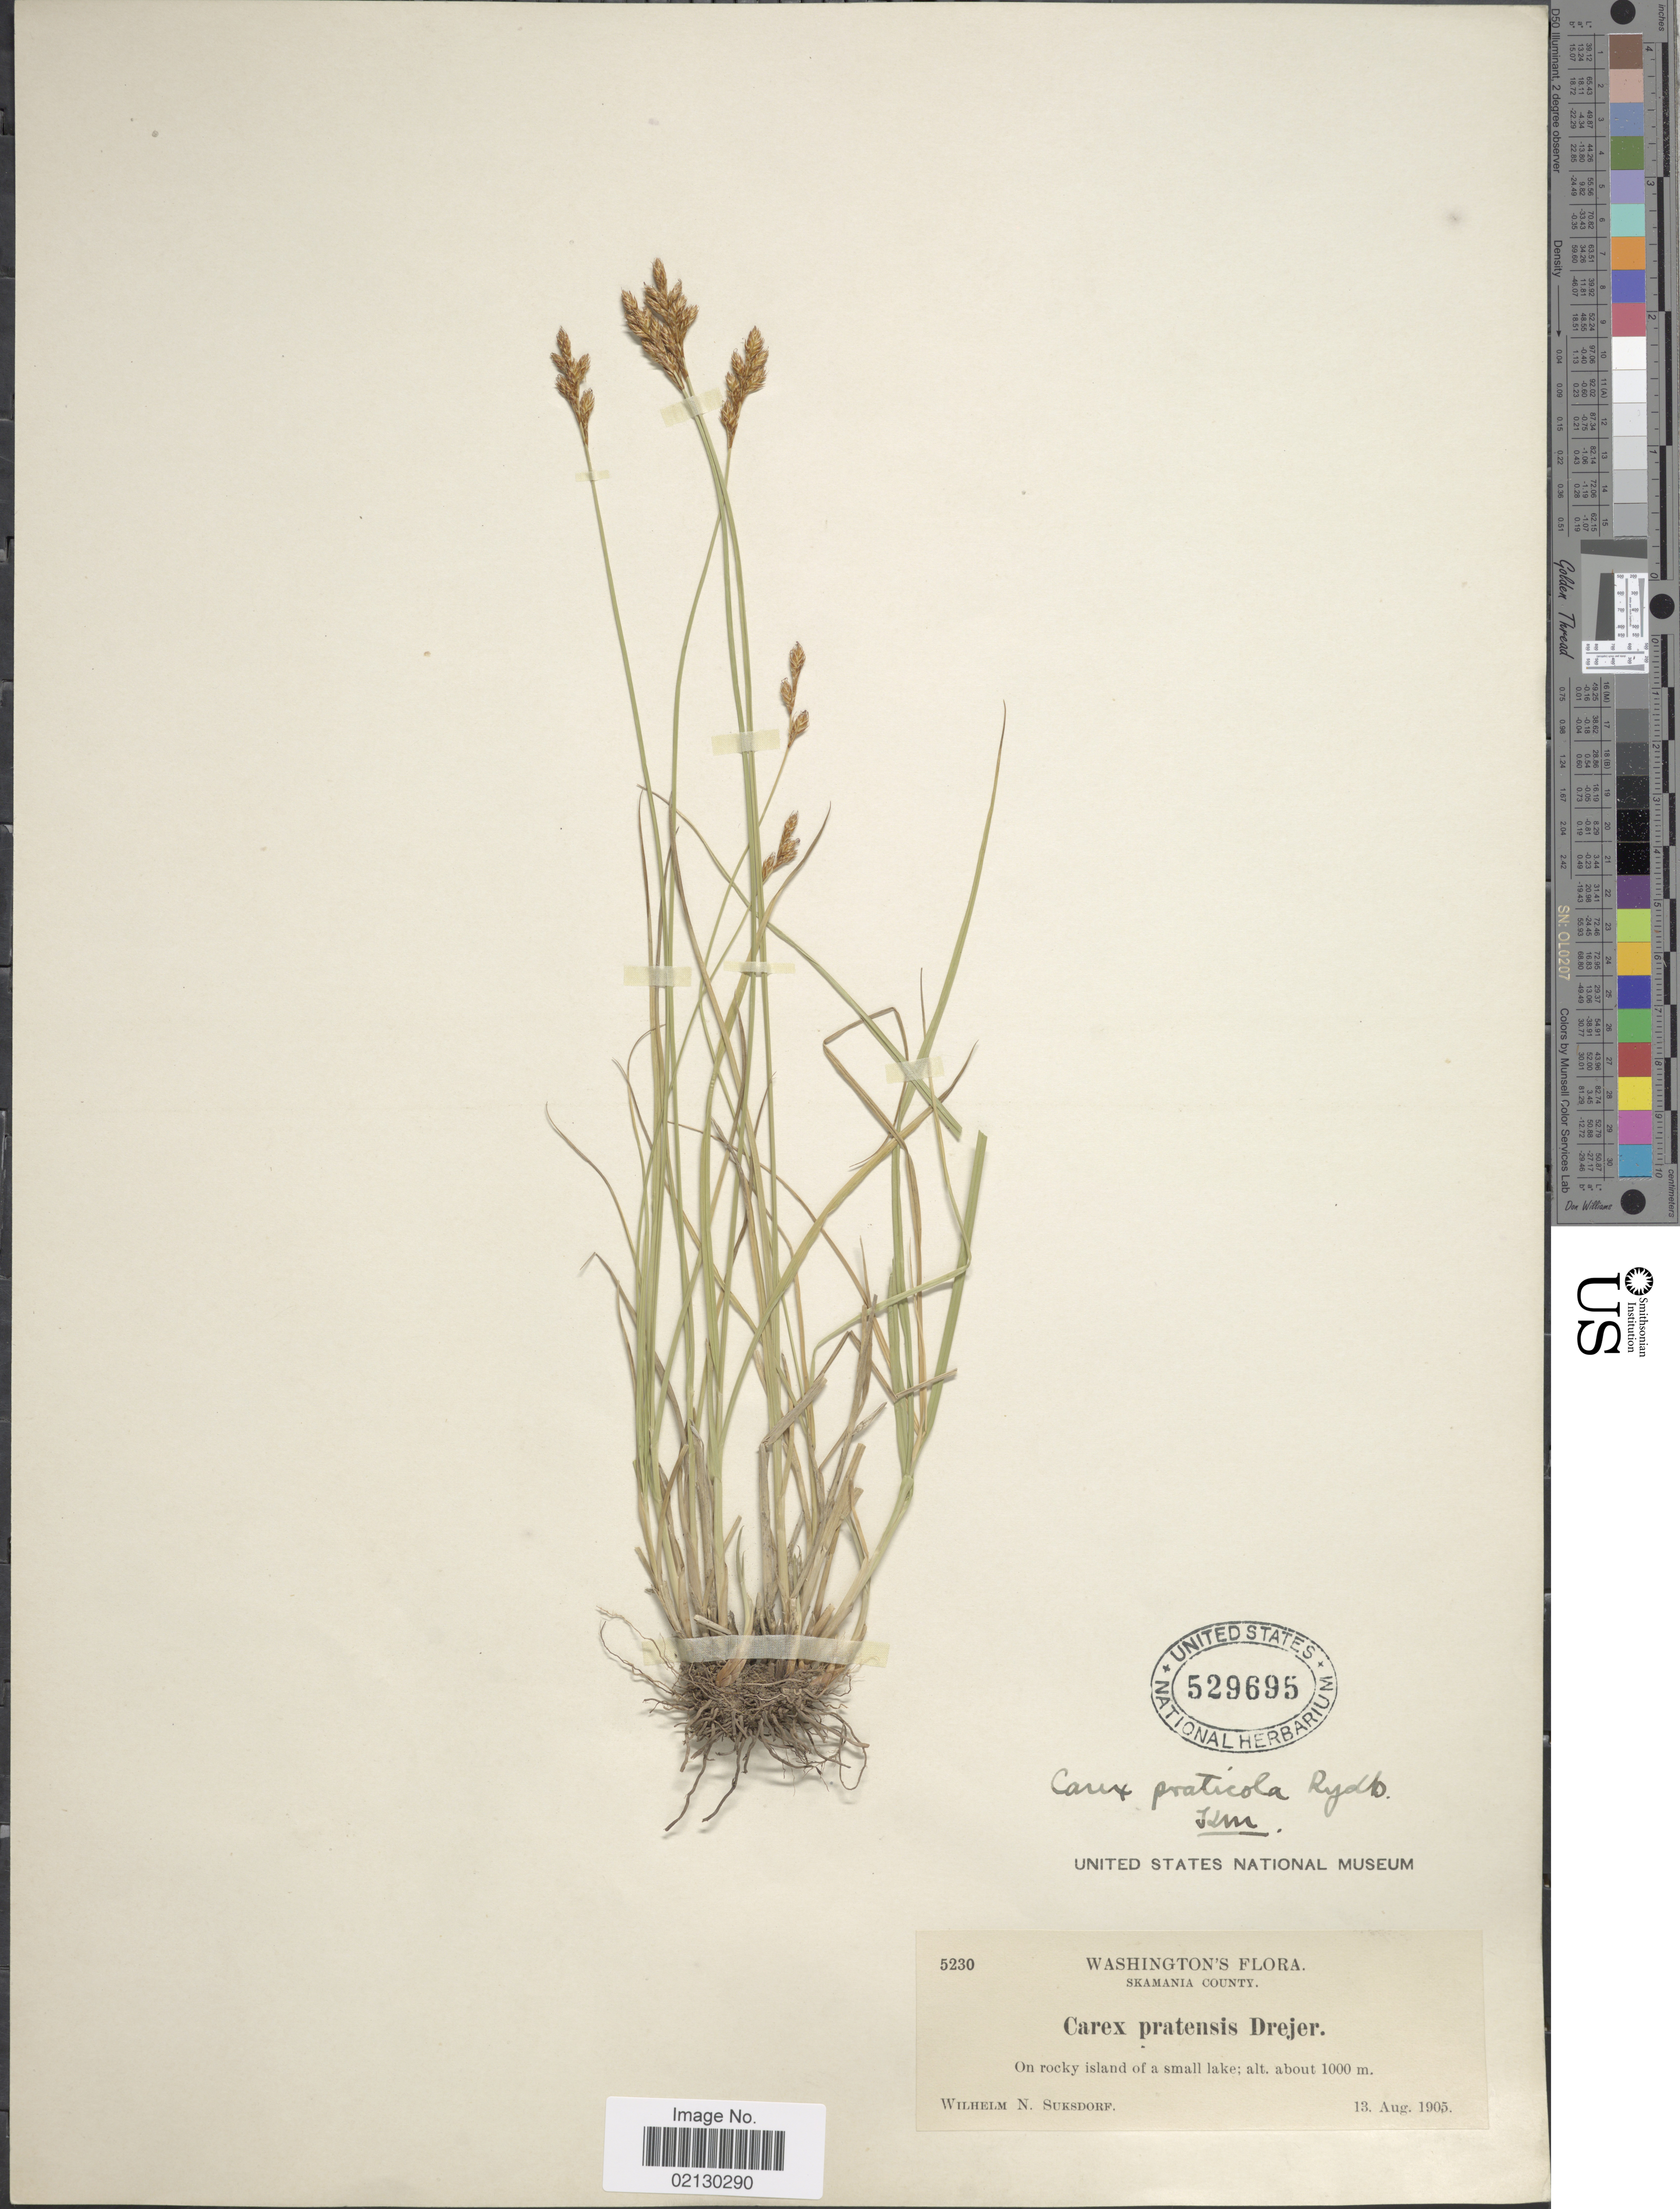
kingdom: Plantae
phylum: Tracheophyta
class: Liliopsida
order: Poales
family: Cyperaceae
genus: Carex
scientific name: Carex praticola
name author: Rydb.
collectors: W. N. Suksdorf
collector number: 5230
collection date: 1905-08-13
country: United States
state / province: Washington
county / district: Skamania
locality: Skamania County, On rocky island of a small lake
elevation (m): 1000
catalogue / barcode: US 529695